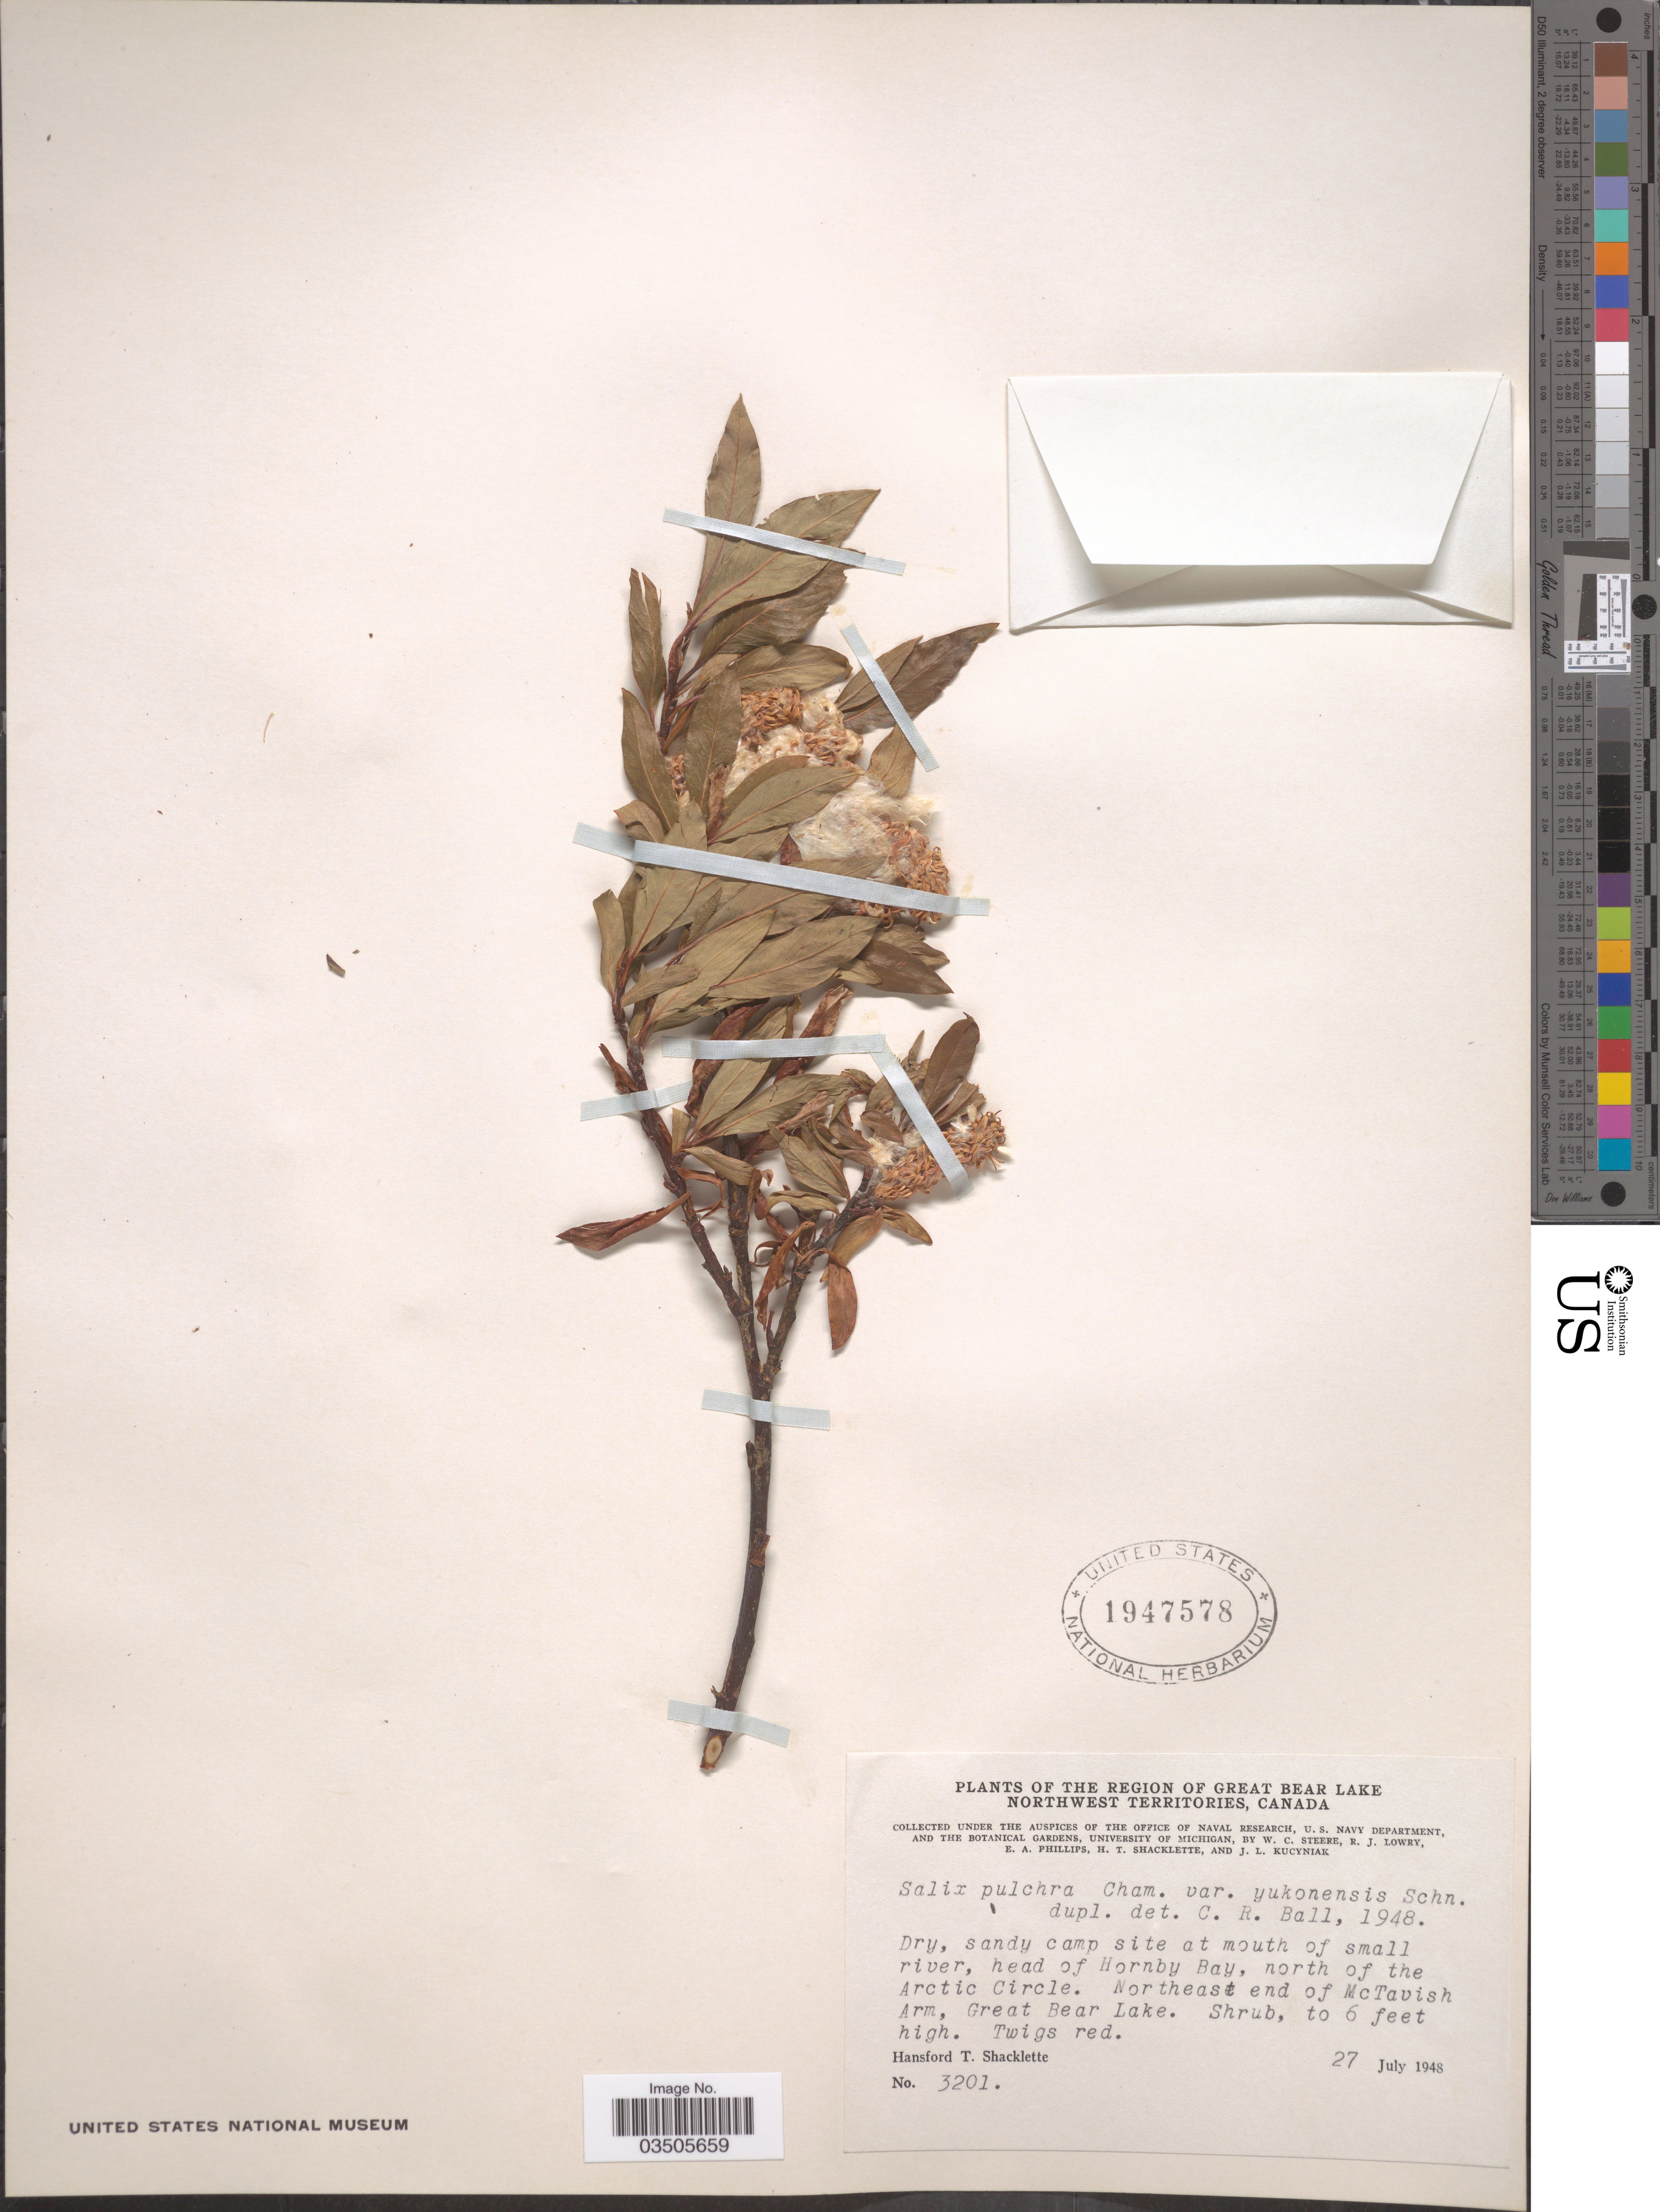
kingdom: Plantae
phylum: Tracheophyta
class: Magnoliopsida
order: Malpighiales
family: Salicaceae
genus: Salix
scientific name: Salix pulchra var. yukonensis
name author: C.K. Schneid.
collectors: H. Shacklette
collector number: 3201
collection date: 1948-07-27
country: Canada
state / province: Northwest Territories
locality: The Region of Great Bear Lake. At mouth of small river, head of Hornby Bay, north of the Arctic Circle. Northeast end of McTavish Arm, Great Bear Lake.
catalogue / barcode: US 1947578